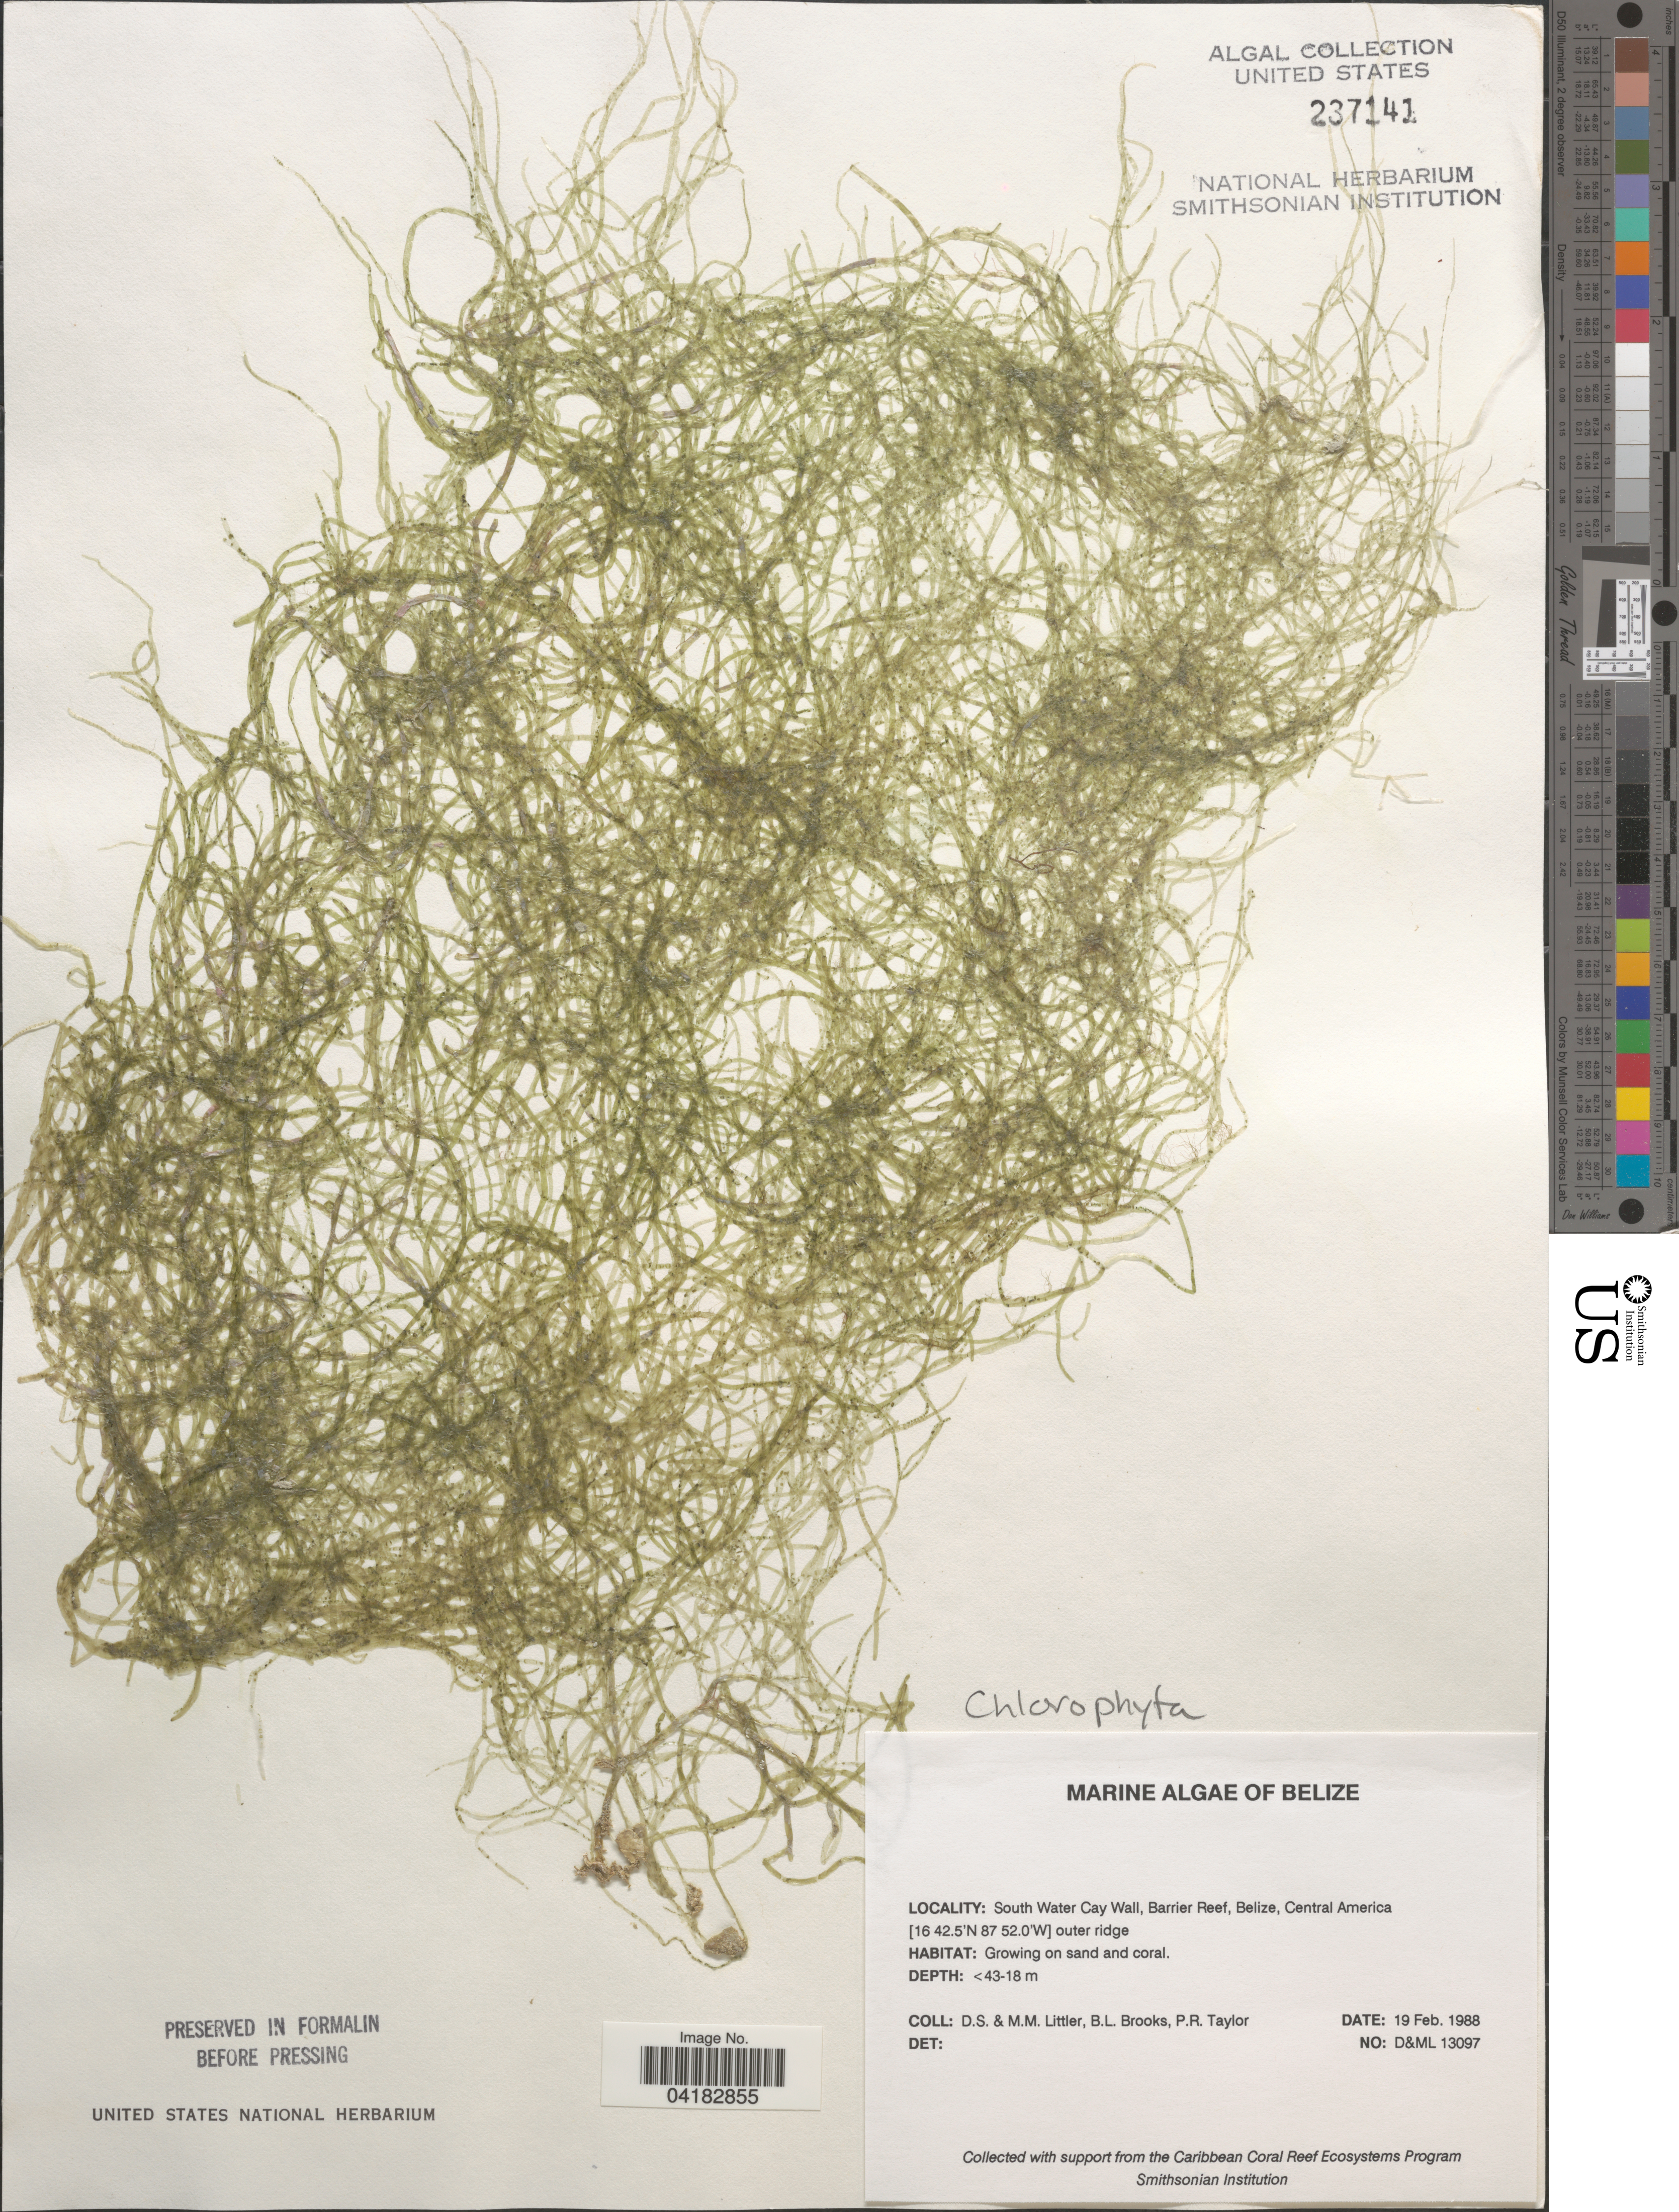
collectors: D. S. Littler, B. Brooks & P. R. Taylor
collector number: D&ML13097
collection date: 1988-02-19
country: Belize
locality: South Water Cay Wall, Barrier Reef. Outer ridge.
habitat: Growing on sand and coral.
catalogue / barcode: US 237141